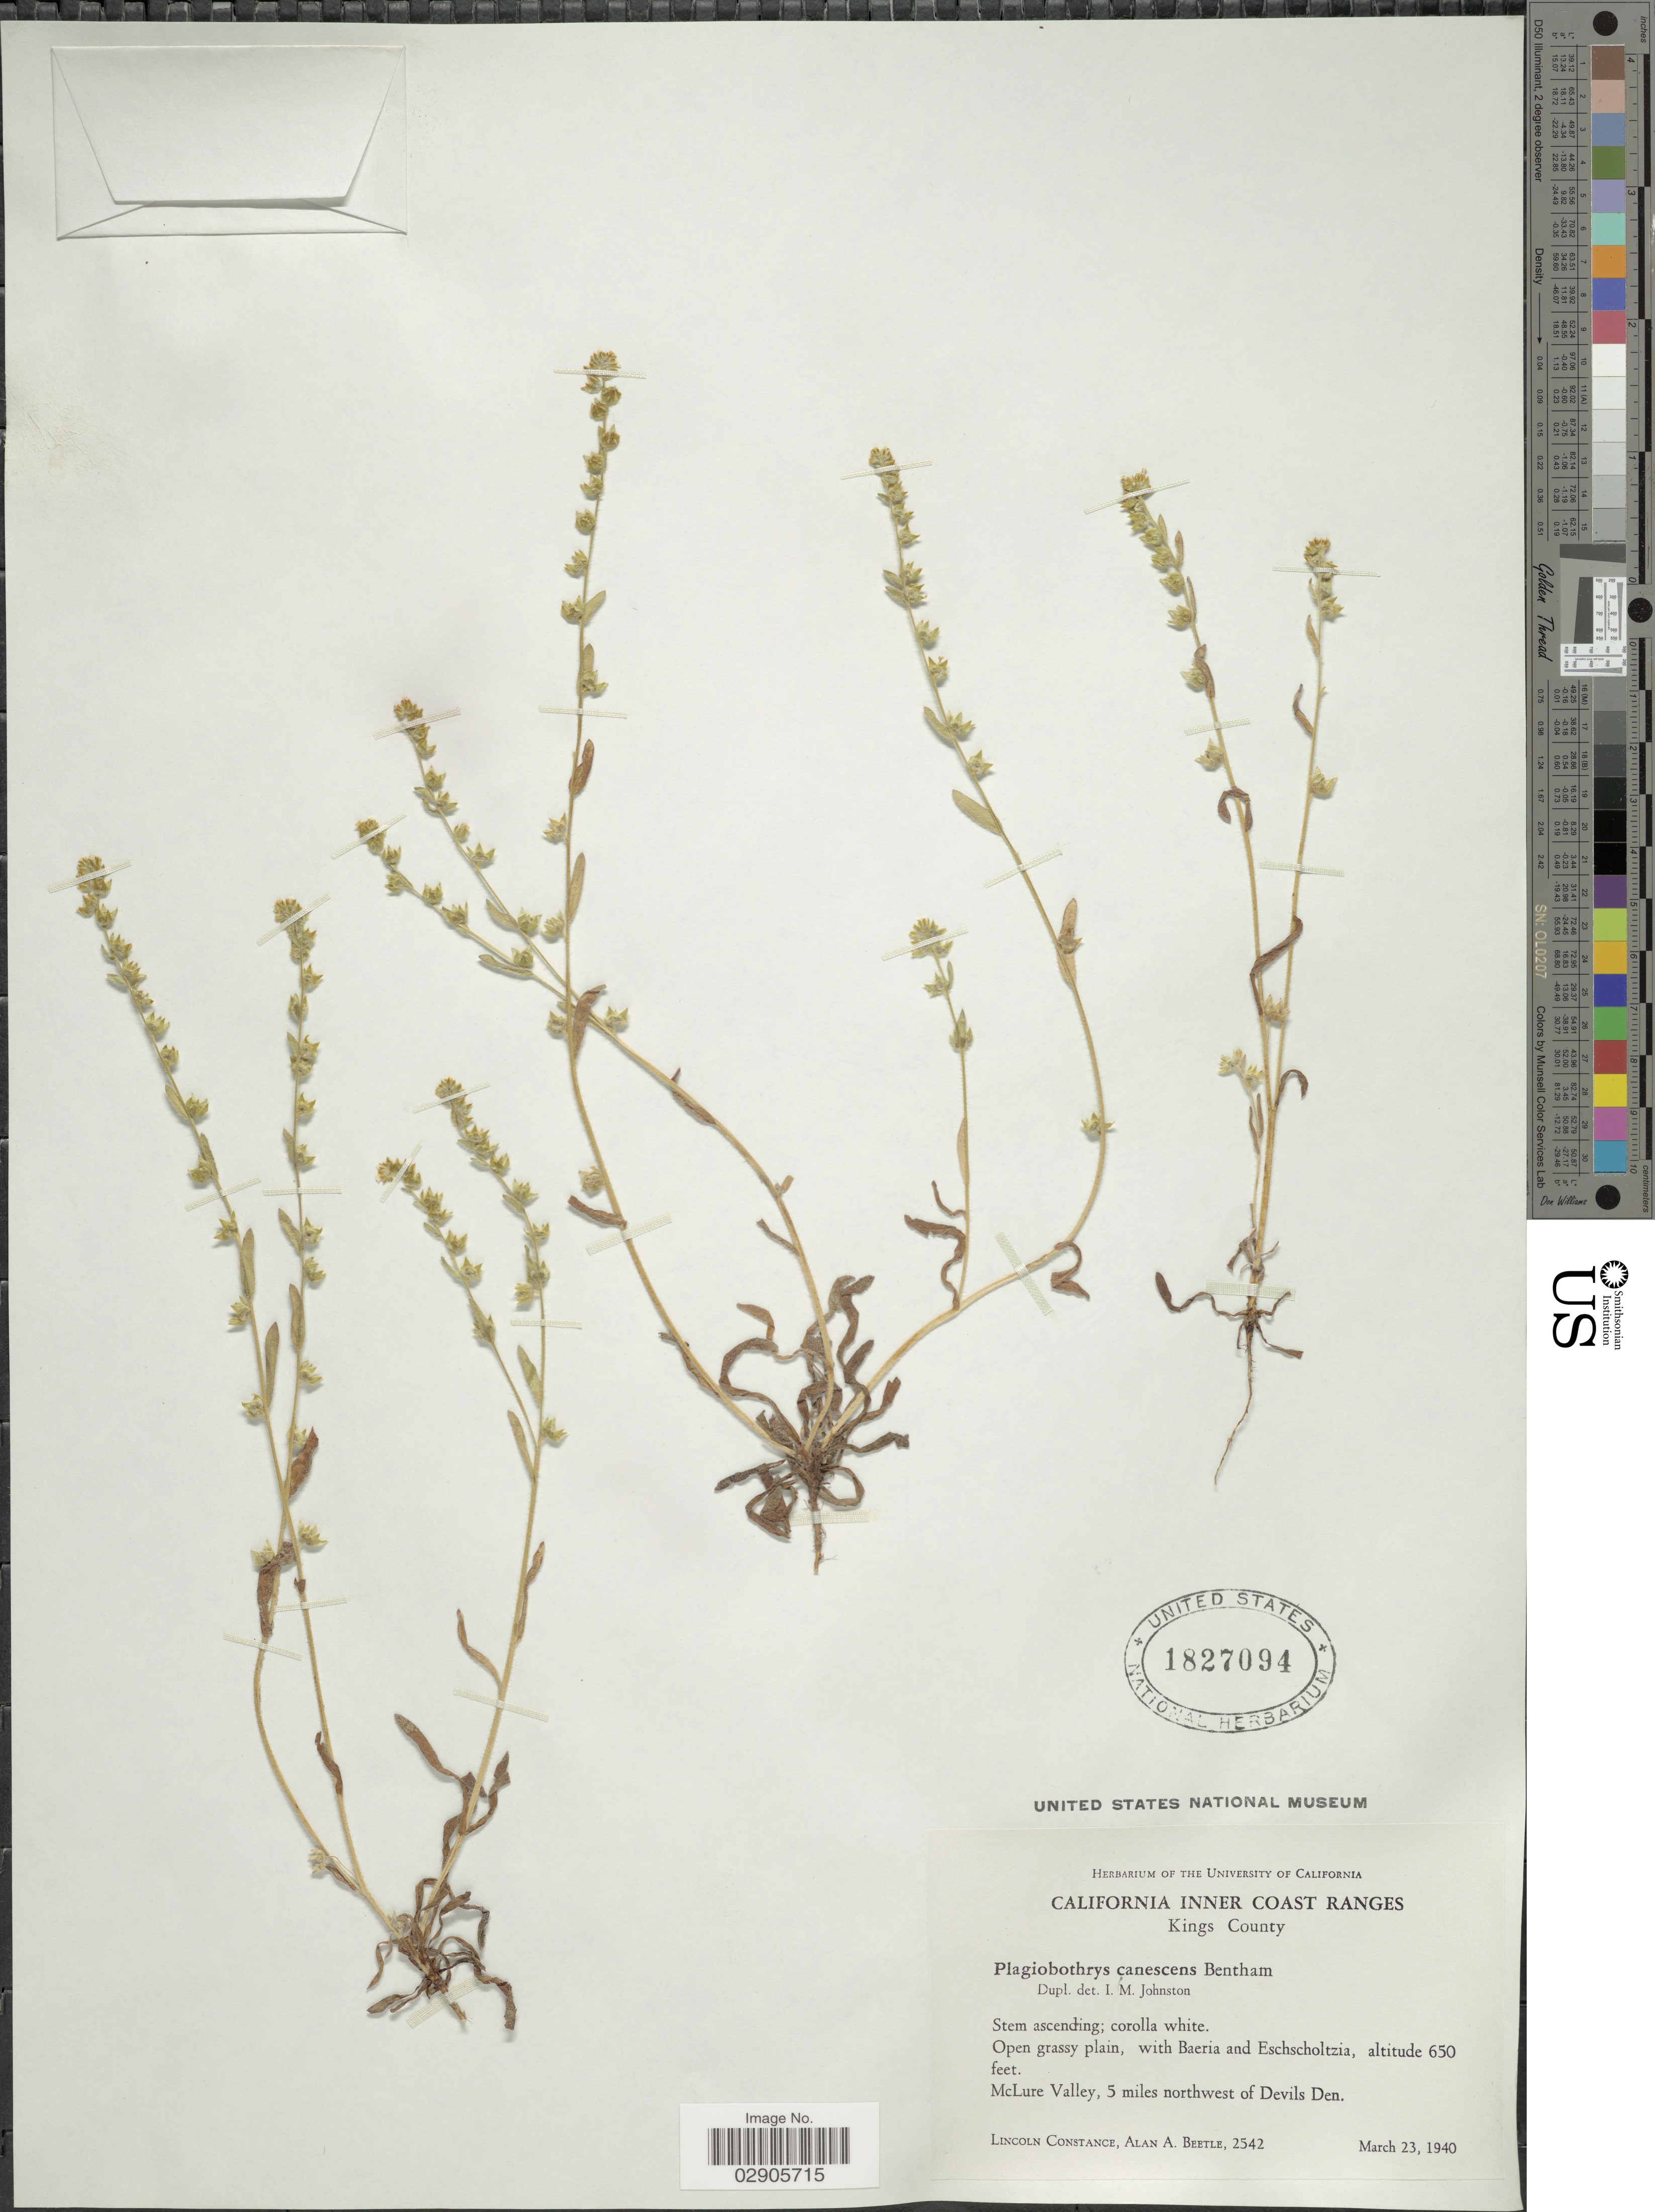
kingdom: Plantae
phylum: Tracheophyta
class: Magnoliopsida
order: Boraginales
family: Boraginaceae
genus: Plagiobothrys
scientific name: Plagiobothrys canescens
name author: Benth.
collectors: L. Constance & A. A. Beetle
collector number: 2542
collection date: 1940-03-23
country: United States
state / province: California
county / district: Kings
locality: California Inner Coast Ranges. Kings County. McLure Valley, 5 miles northwest of Devils Den.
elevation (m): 198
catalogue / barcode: US 1827094